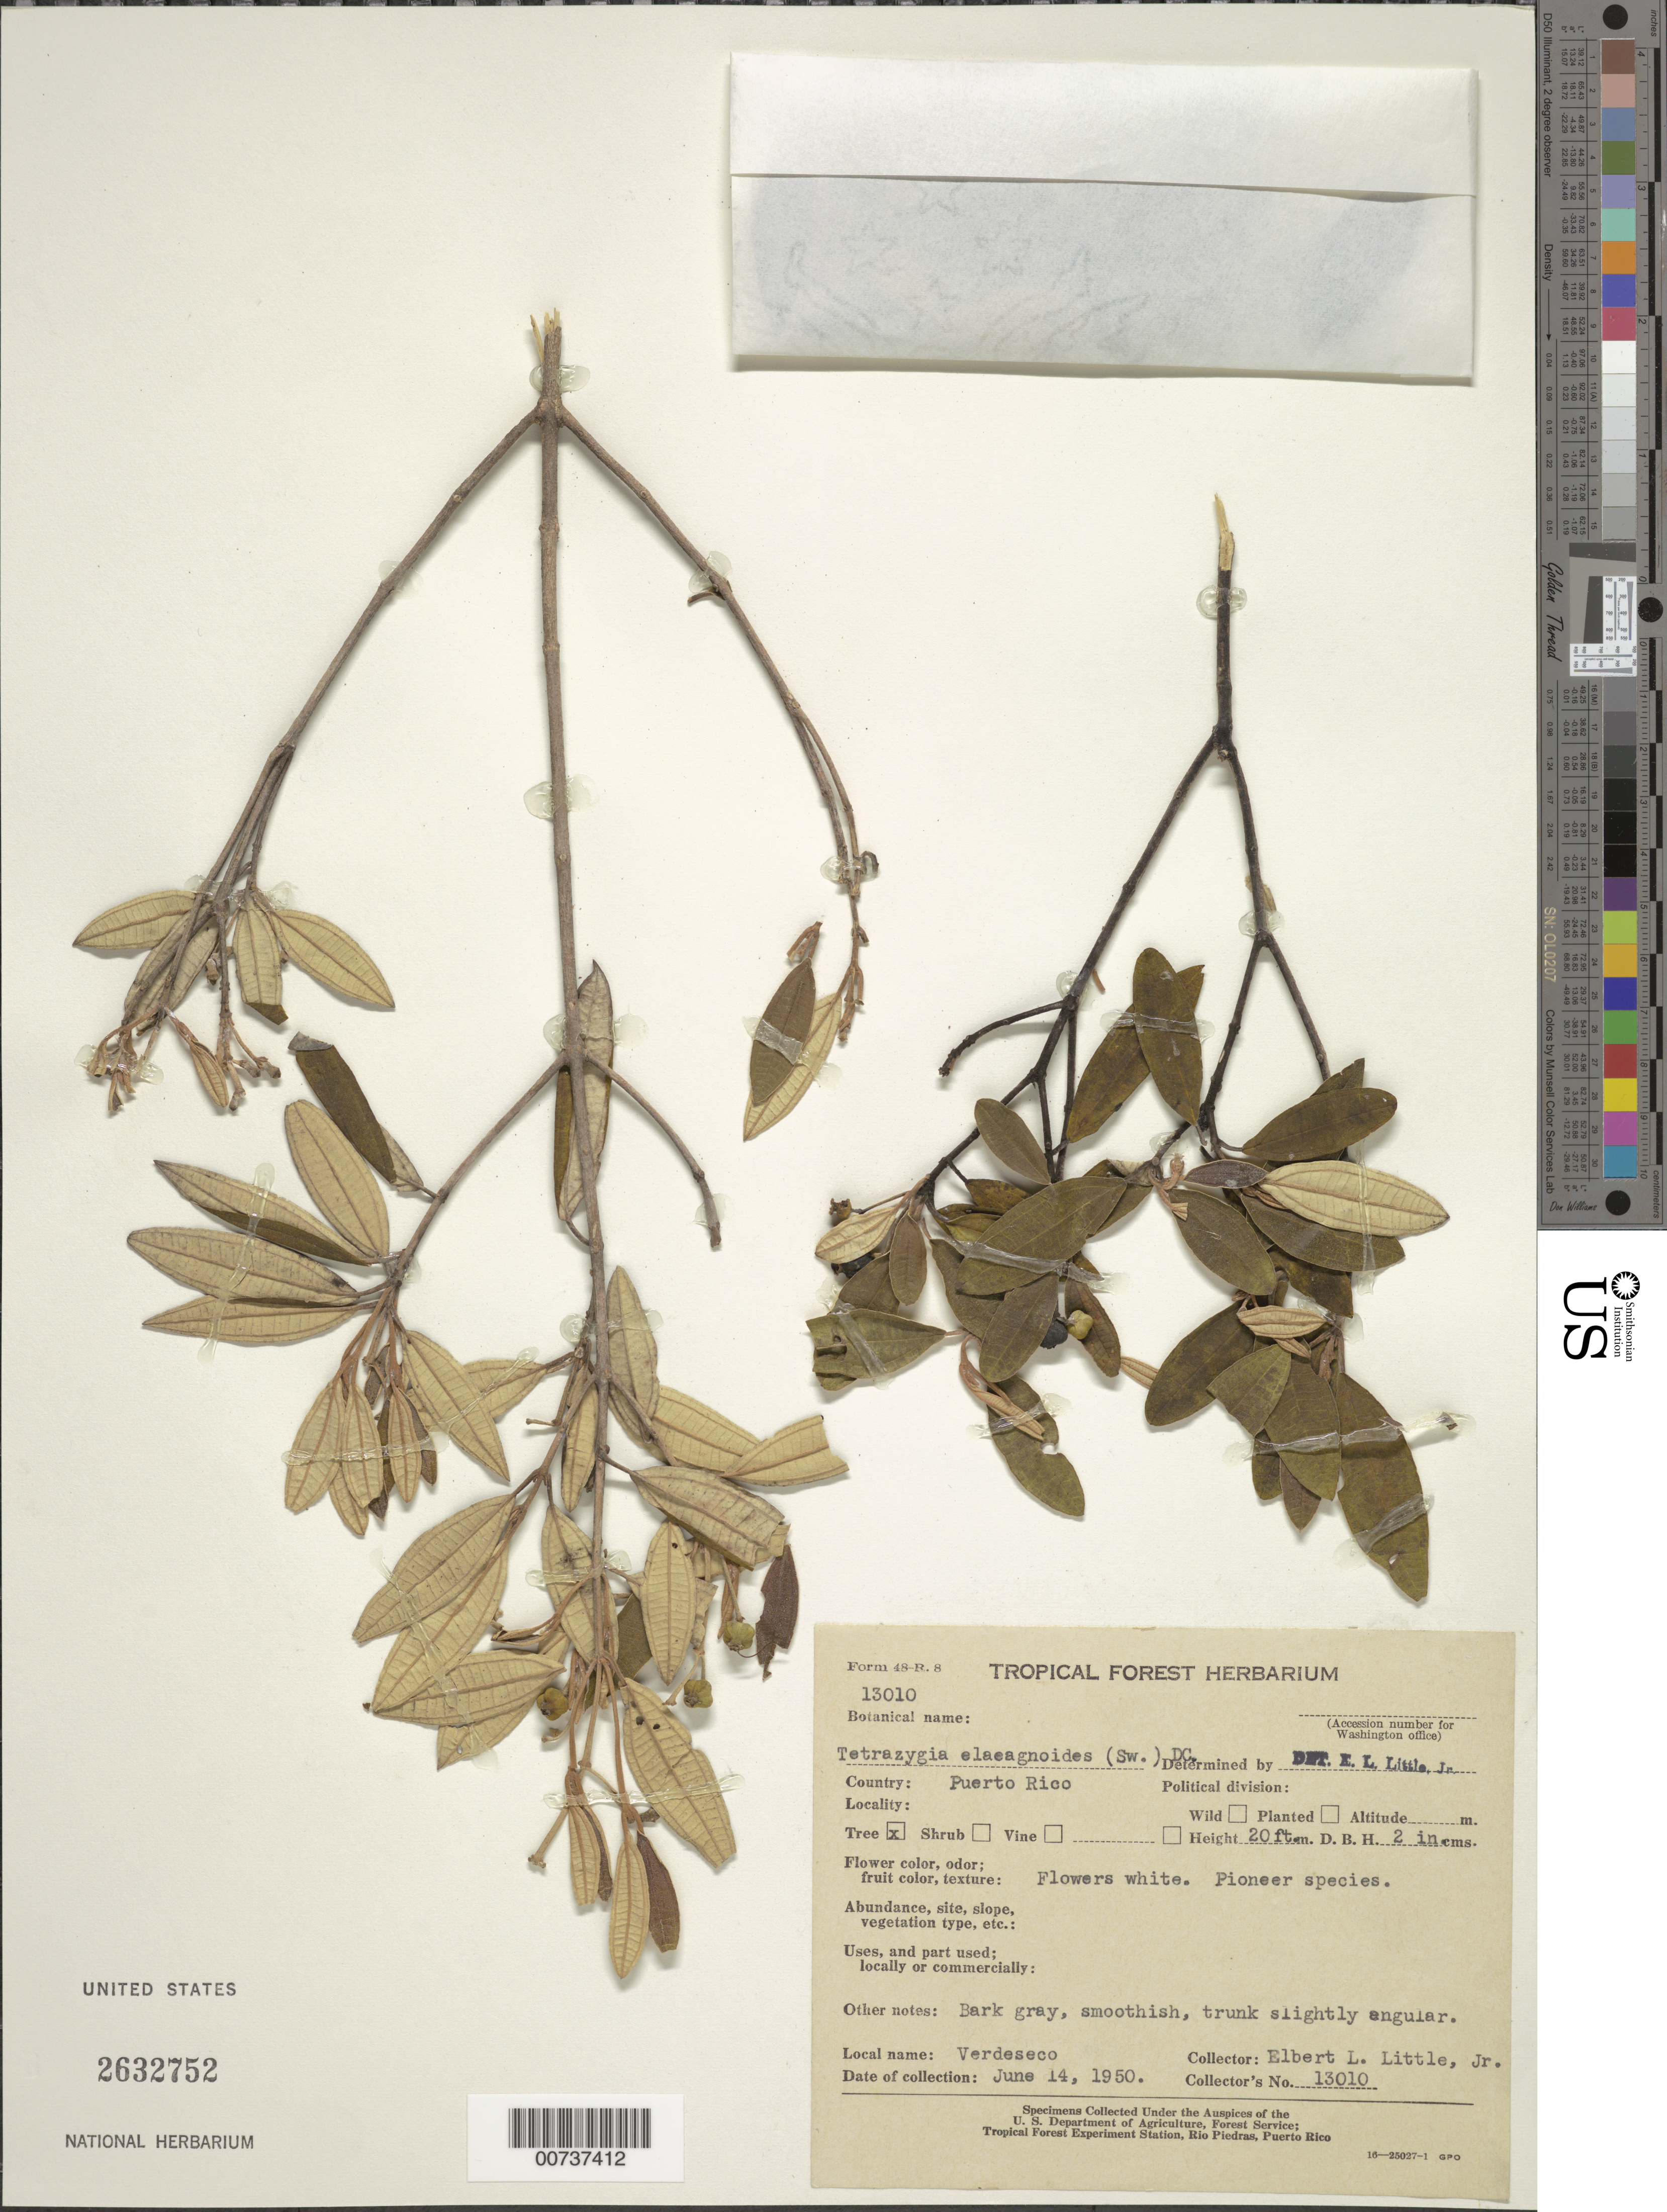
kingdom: Plantae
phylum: Tracheophyta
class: Magnoliopsida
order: Myrtales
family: Melastomataceae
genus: Miconia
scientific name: Miconia elaeagnoides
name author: (Sw.) Griseb.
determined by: Judd, Walter S.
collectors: E. L. Little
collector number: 13010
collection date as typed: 14 Jun 1950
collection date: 1950-06-14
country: Puerto Rico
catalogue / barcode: US 2632752